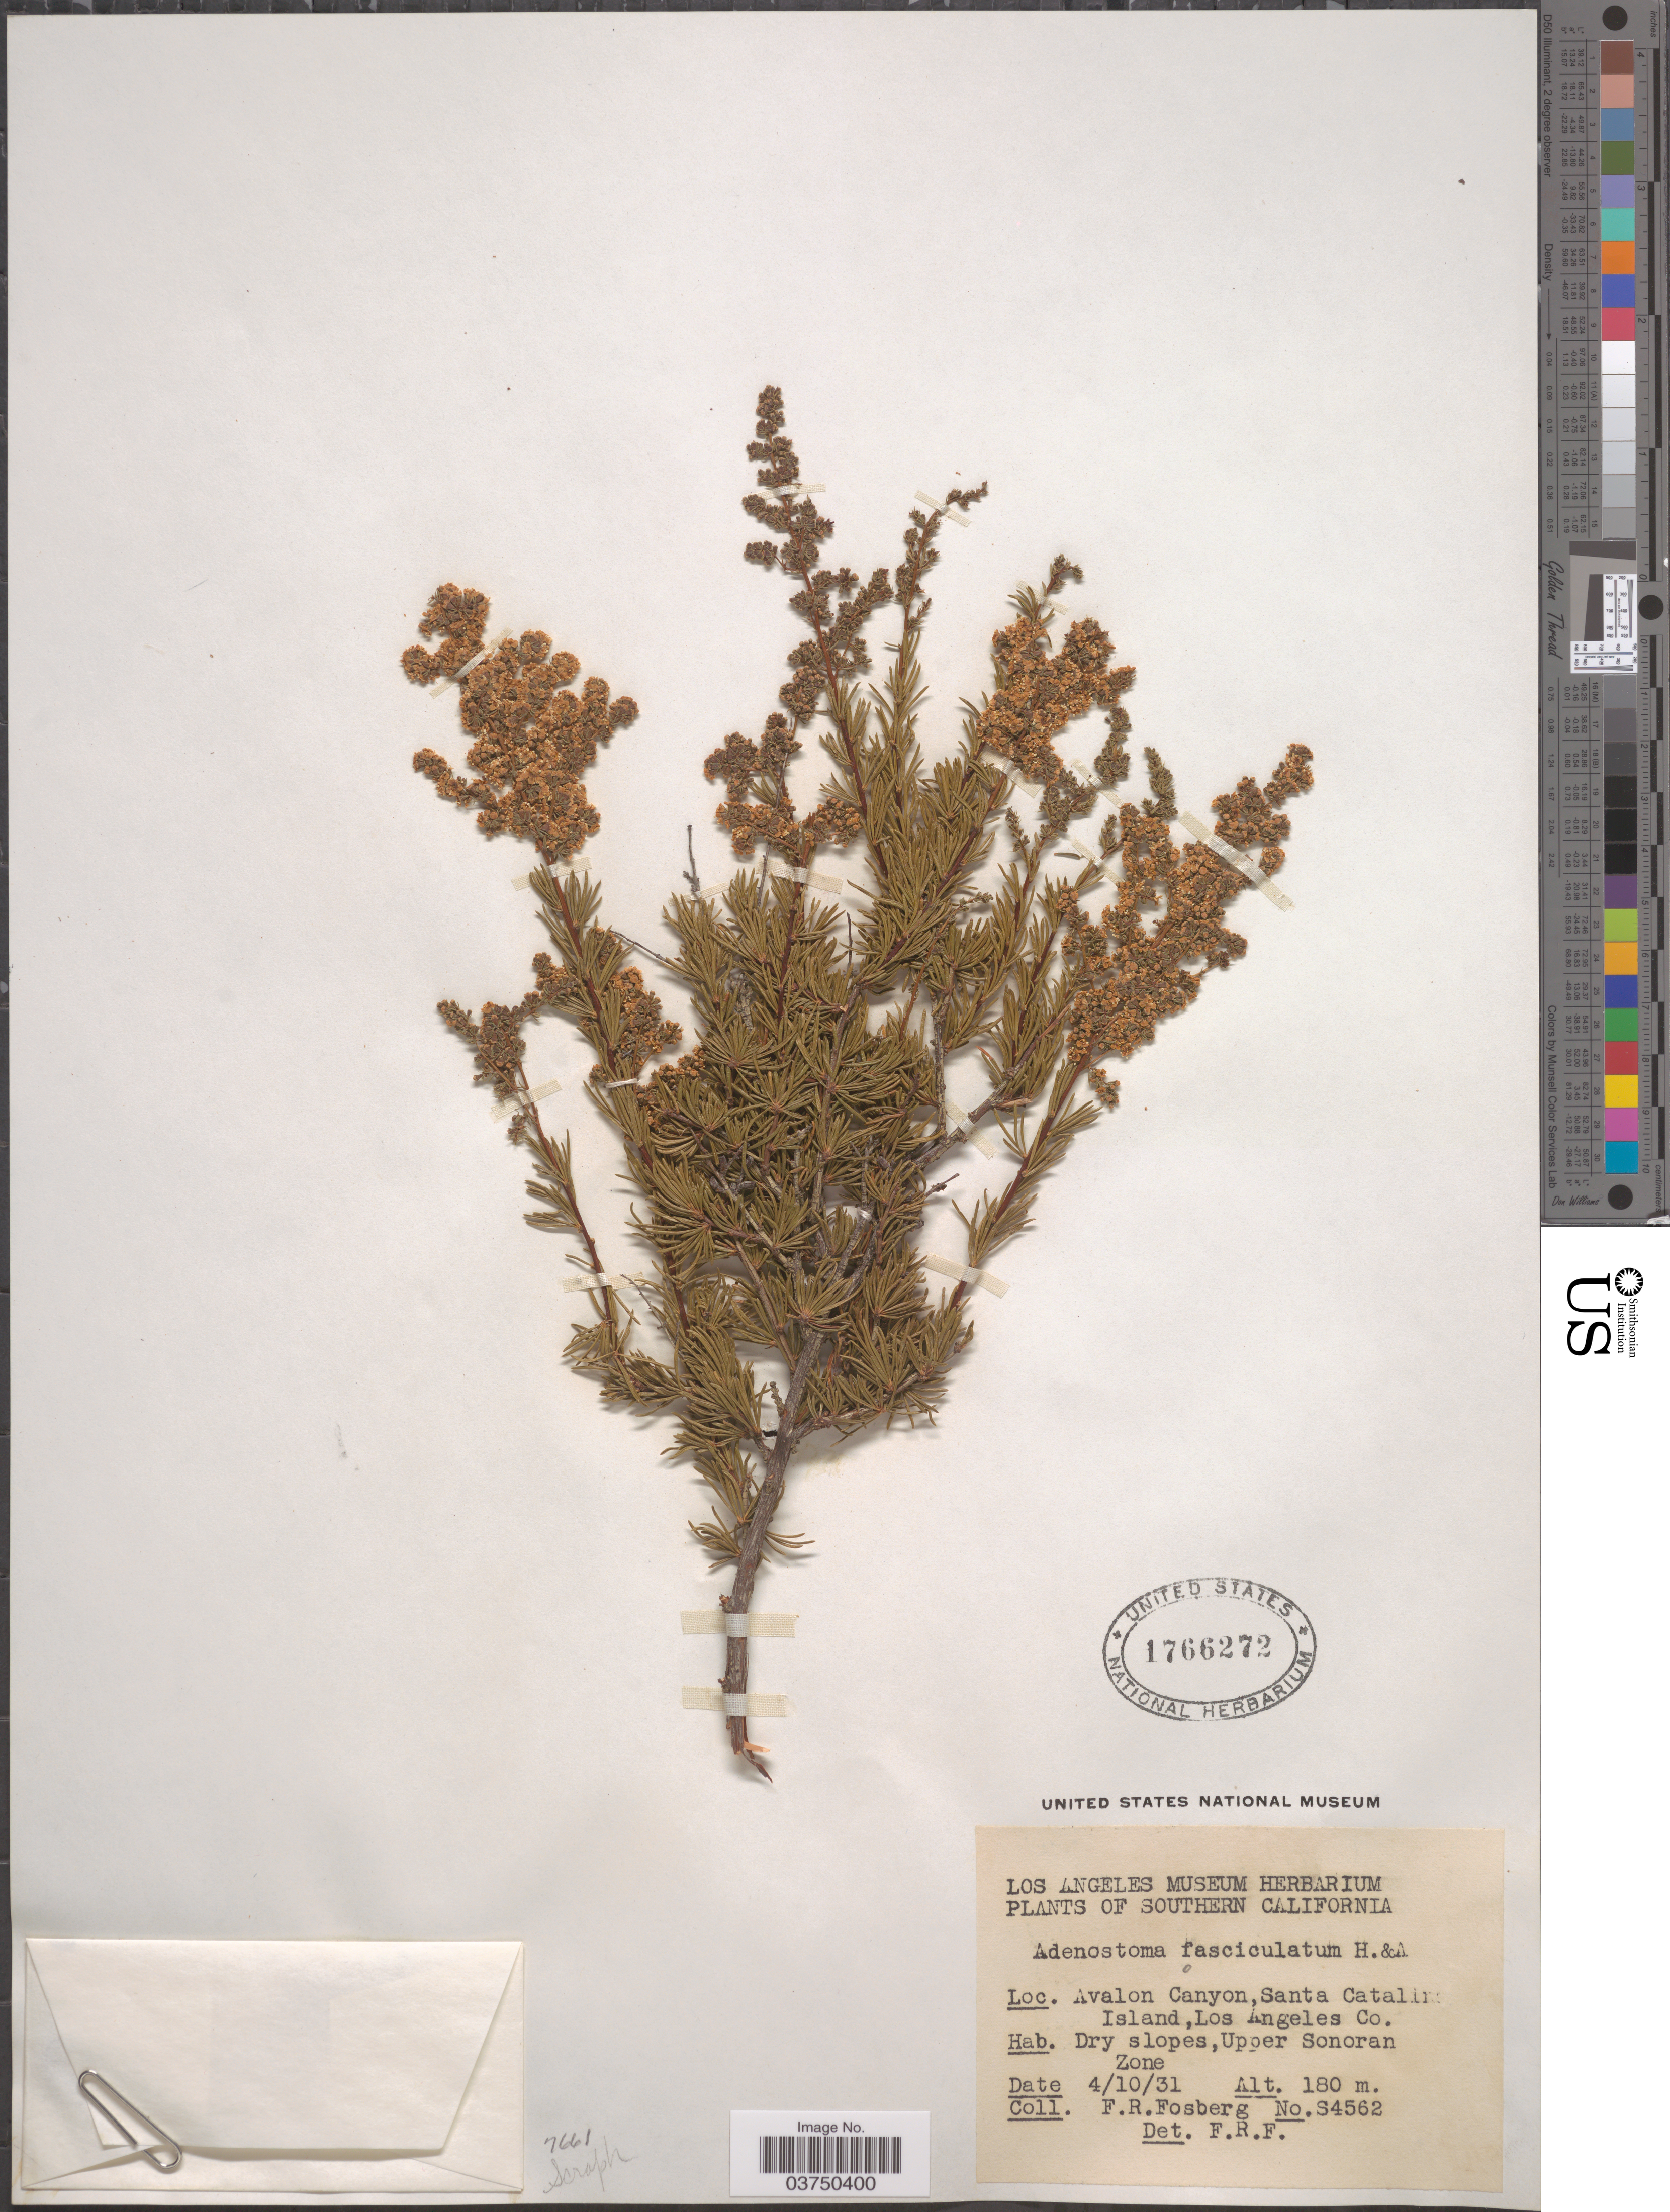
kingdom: Plantae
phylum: Tracheophyta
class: Magnoliopsida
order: Rosales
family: Rosaceae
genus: Adenostoma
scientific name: Adenostoma fasciculatum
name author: Hook. & Arn.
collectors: F. R. Fosberg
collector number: S4562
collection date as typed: Transcribed d/m/y: 10/4/31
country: United States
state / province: California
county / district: Los Angeles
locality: Southern California. Avalon Canyon, Santa Catalina Island, Los Angeles Co. Upper Sonoran Zone.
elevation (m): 180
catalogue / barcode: US 1766272